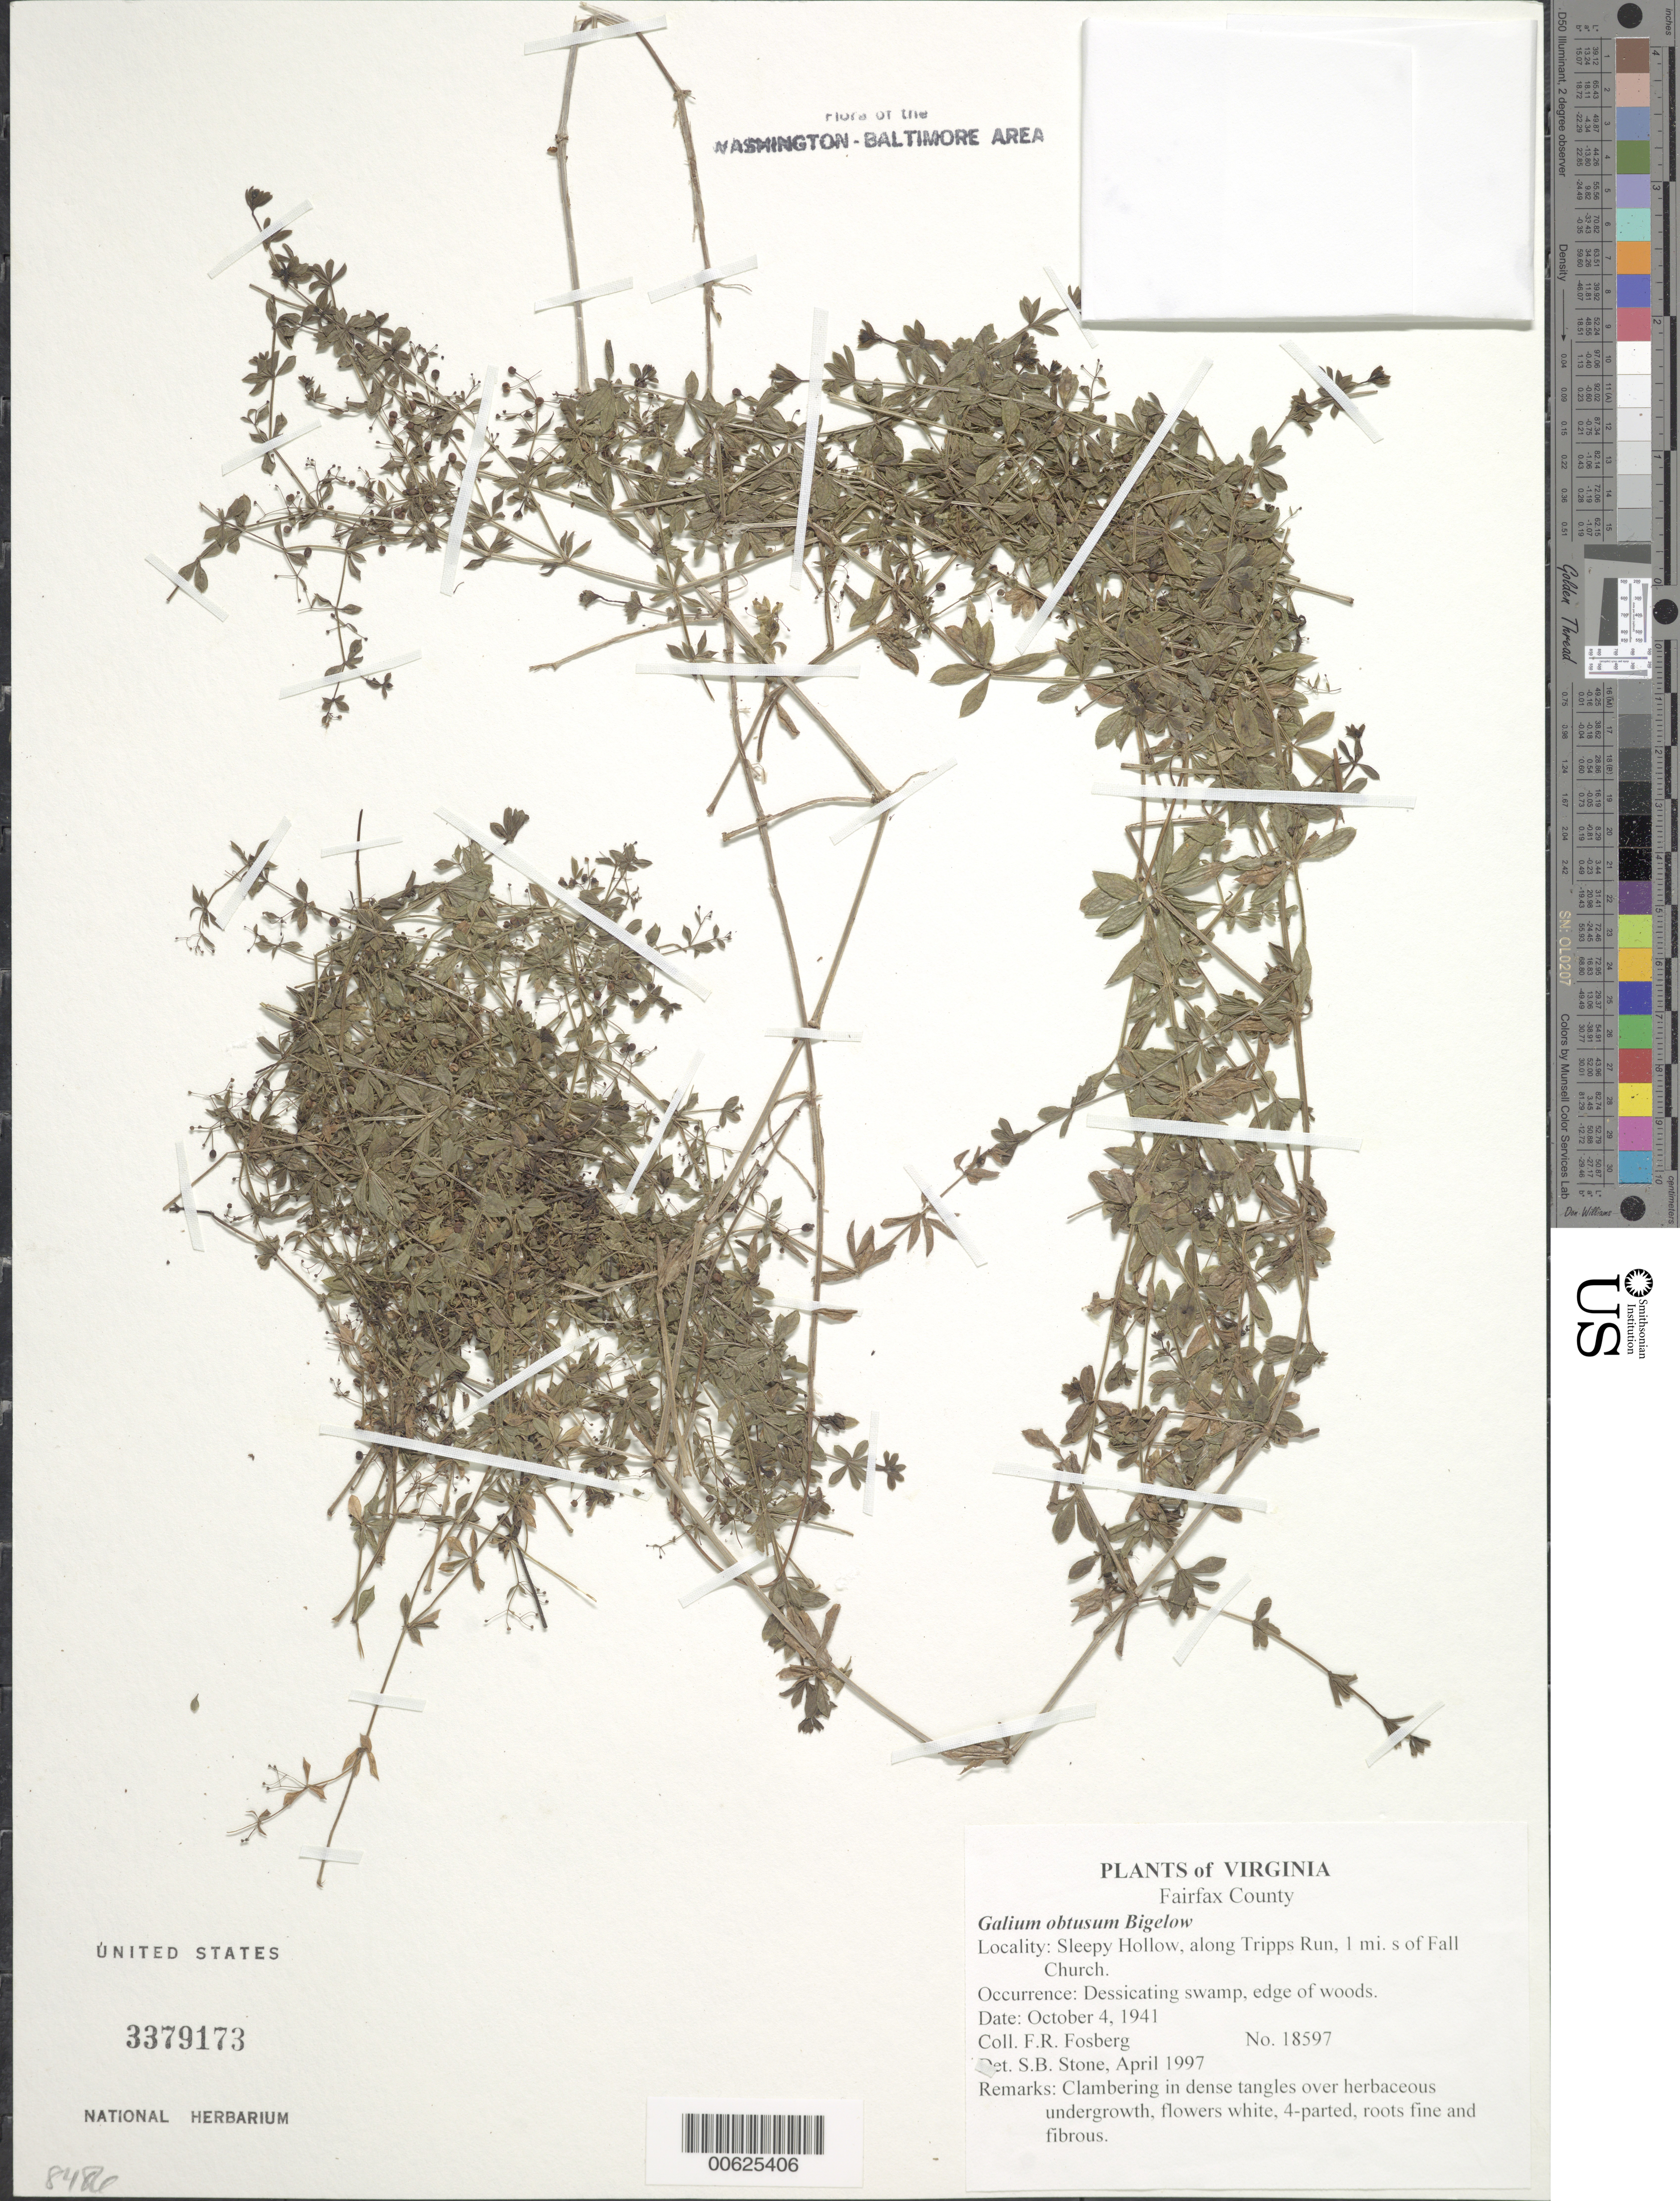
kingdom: Plantae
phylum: Tracheophyta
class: Magnoliopsida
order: Gentianales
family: Rubiaceae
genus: Galium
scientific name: Galium obtusum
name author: Bigelow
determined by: Stone, S. B.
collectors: F. R. Fosberg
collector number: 18597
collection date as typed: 04 Oct 1941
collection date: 1941-10-04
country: United States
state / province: Virginia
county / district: Fairfax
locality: Sleepy Hollow, along Tripps Run, 1 mi. S of Falls Church.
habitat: Dessicating swamp, edge of woods.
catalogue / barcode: US 3379173